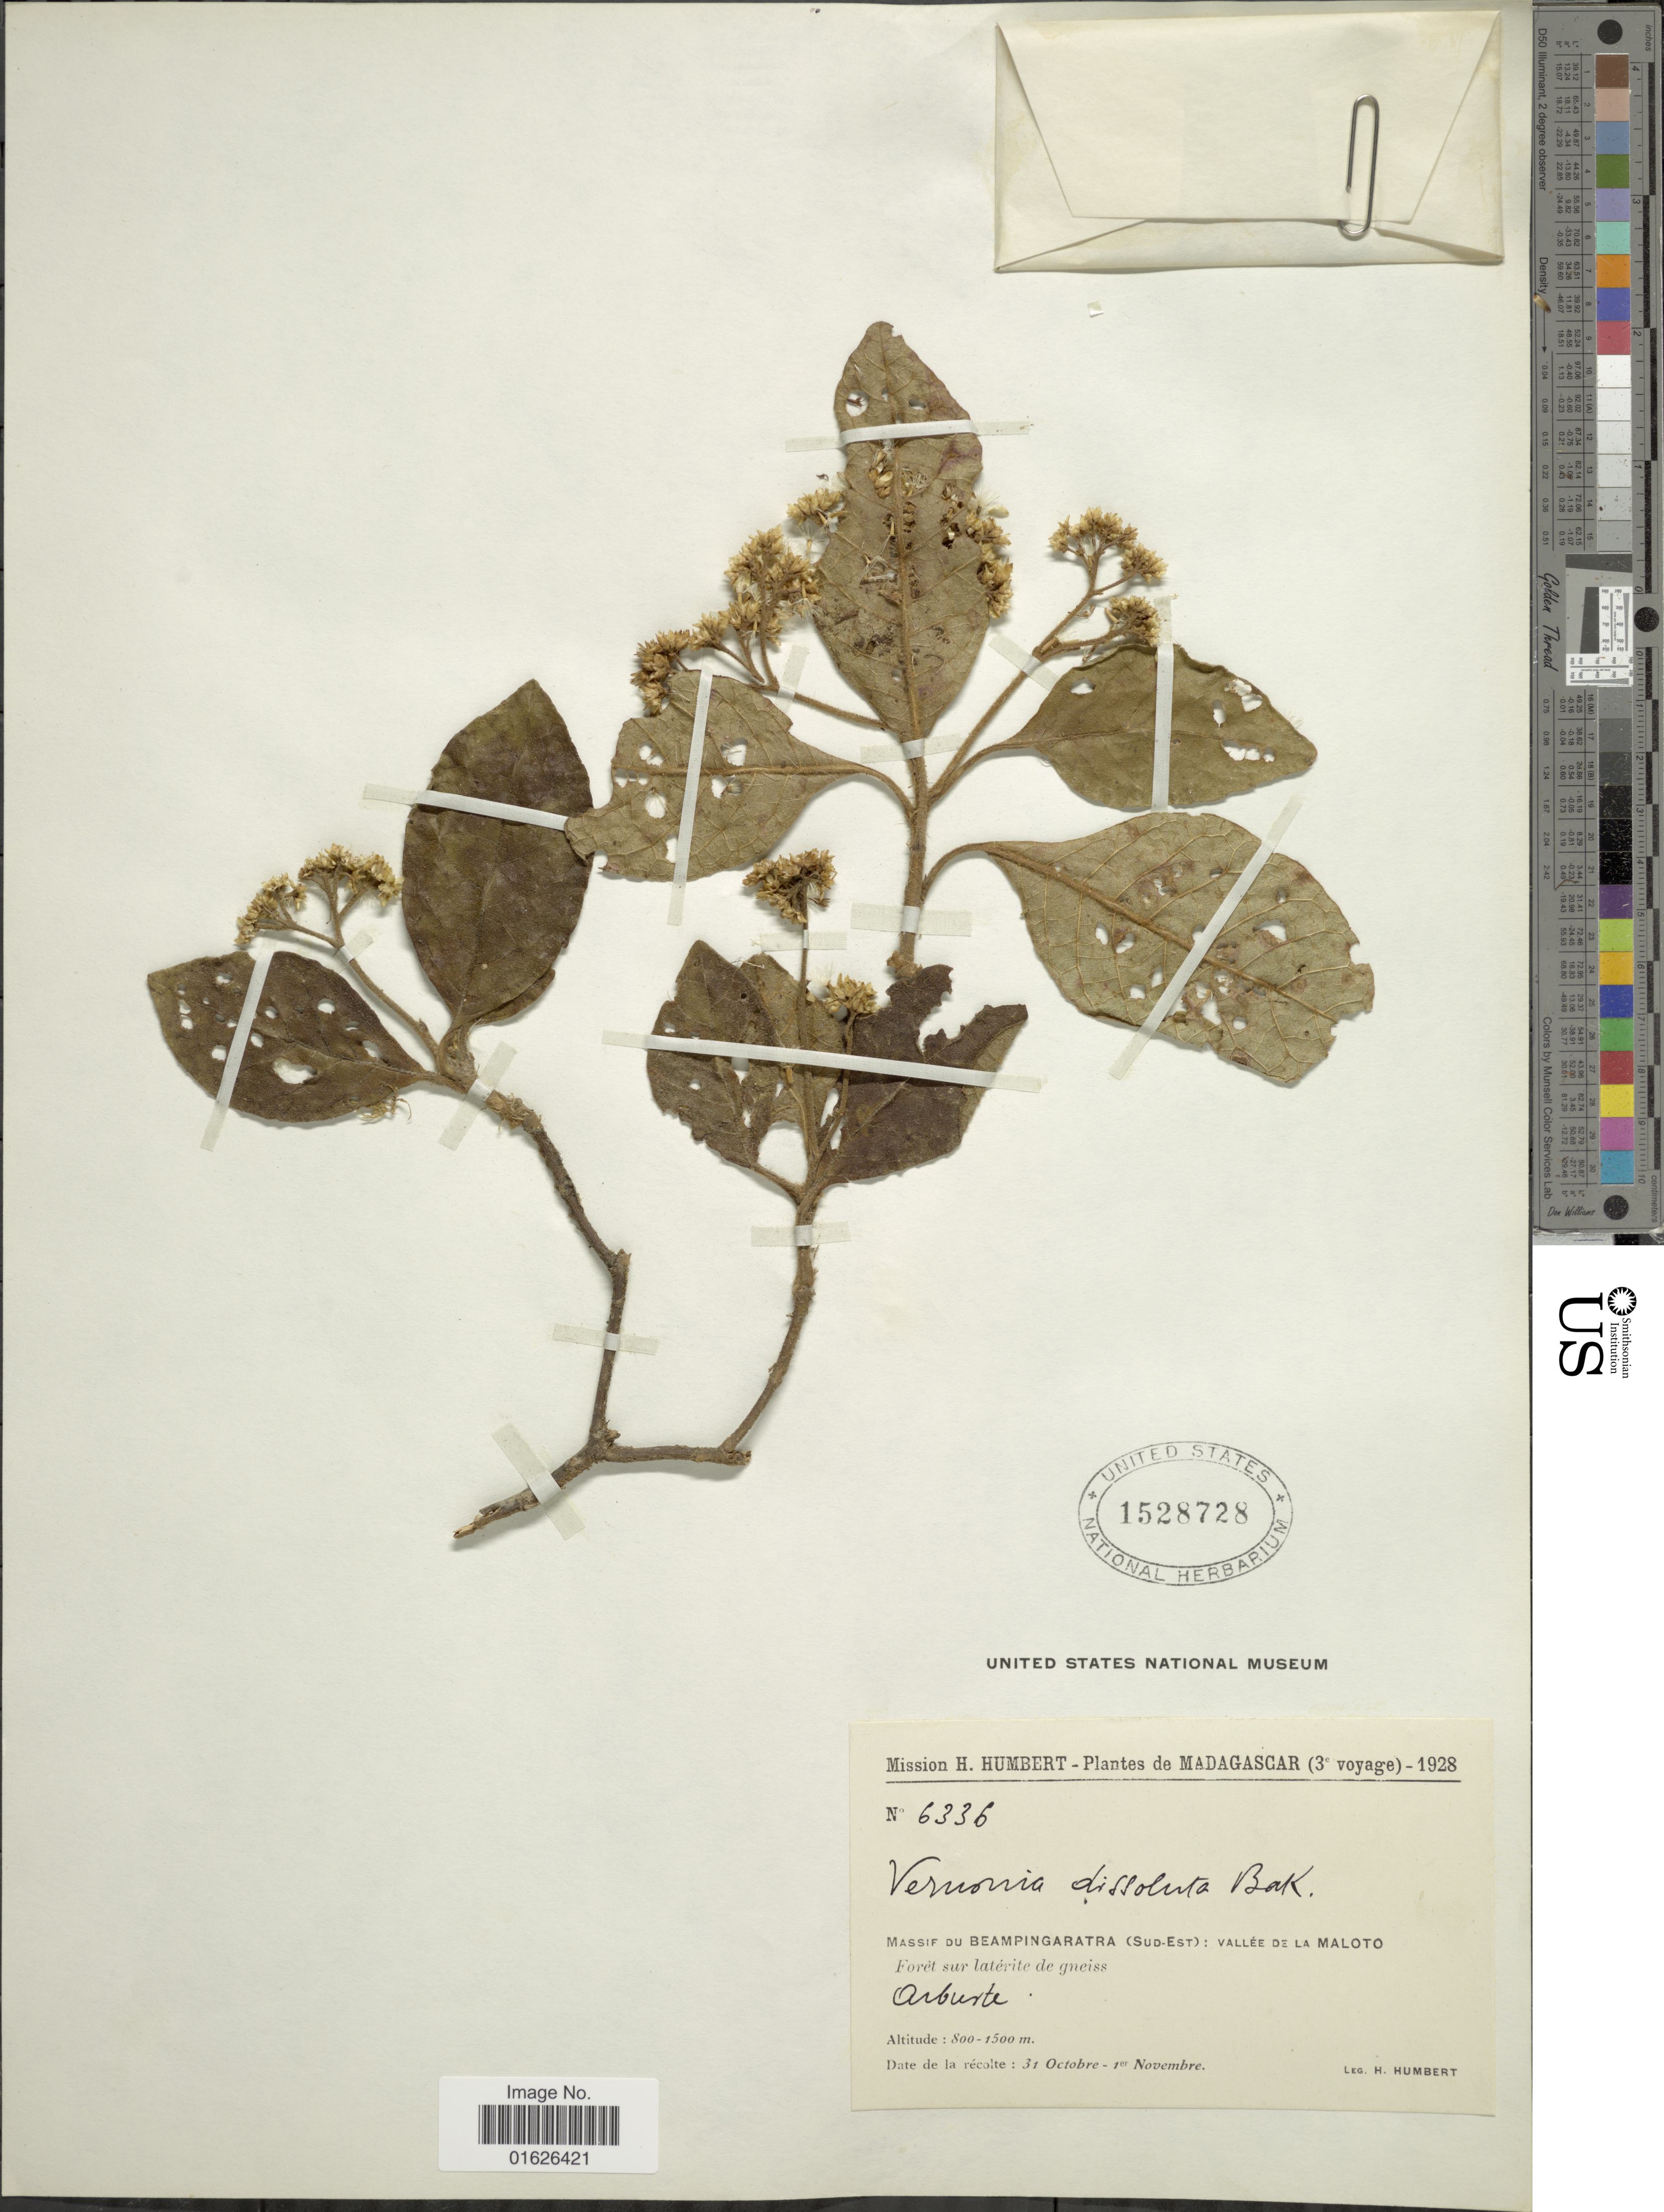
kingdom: Plantae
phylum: Tracheophyta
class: Magnoliopsida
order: Asterales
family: Asteraceae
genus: Gymnanthemum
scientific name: Gymnanthemum dissolutum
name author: (Baker) H. Rob.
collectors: H. Humbert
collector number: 6336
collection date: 1928-10-31/1928-11-01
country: Madagascar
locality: Massif du Beampingaratra ( sud - Est ) vallee de la Maloto, Foret sr laterite de gneiss.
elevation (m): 800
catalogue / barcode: US 1528728